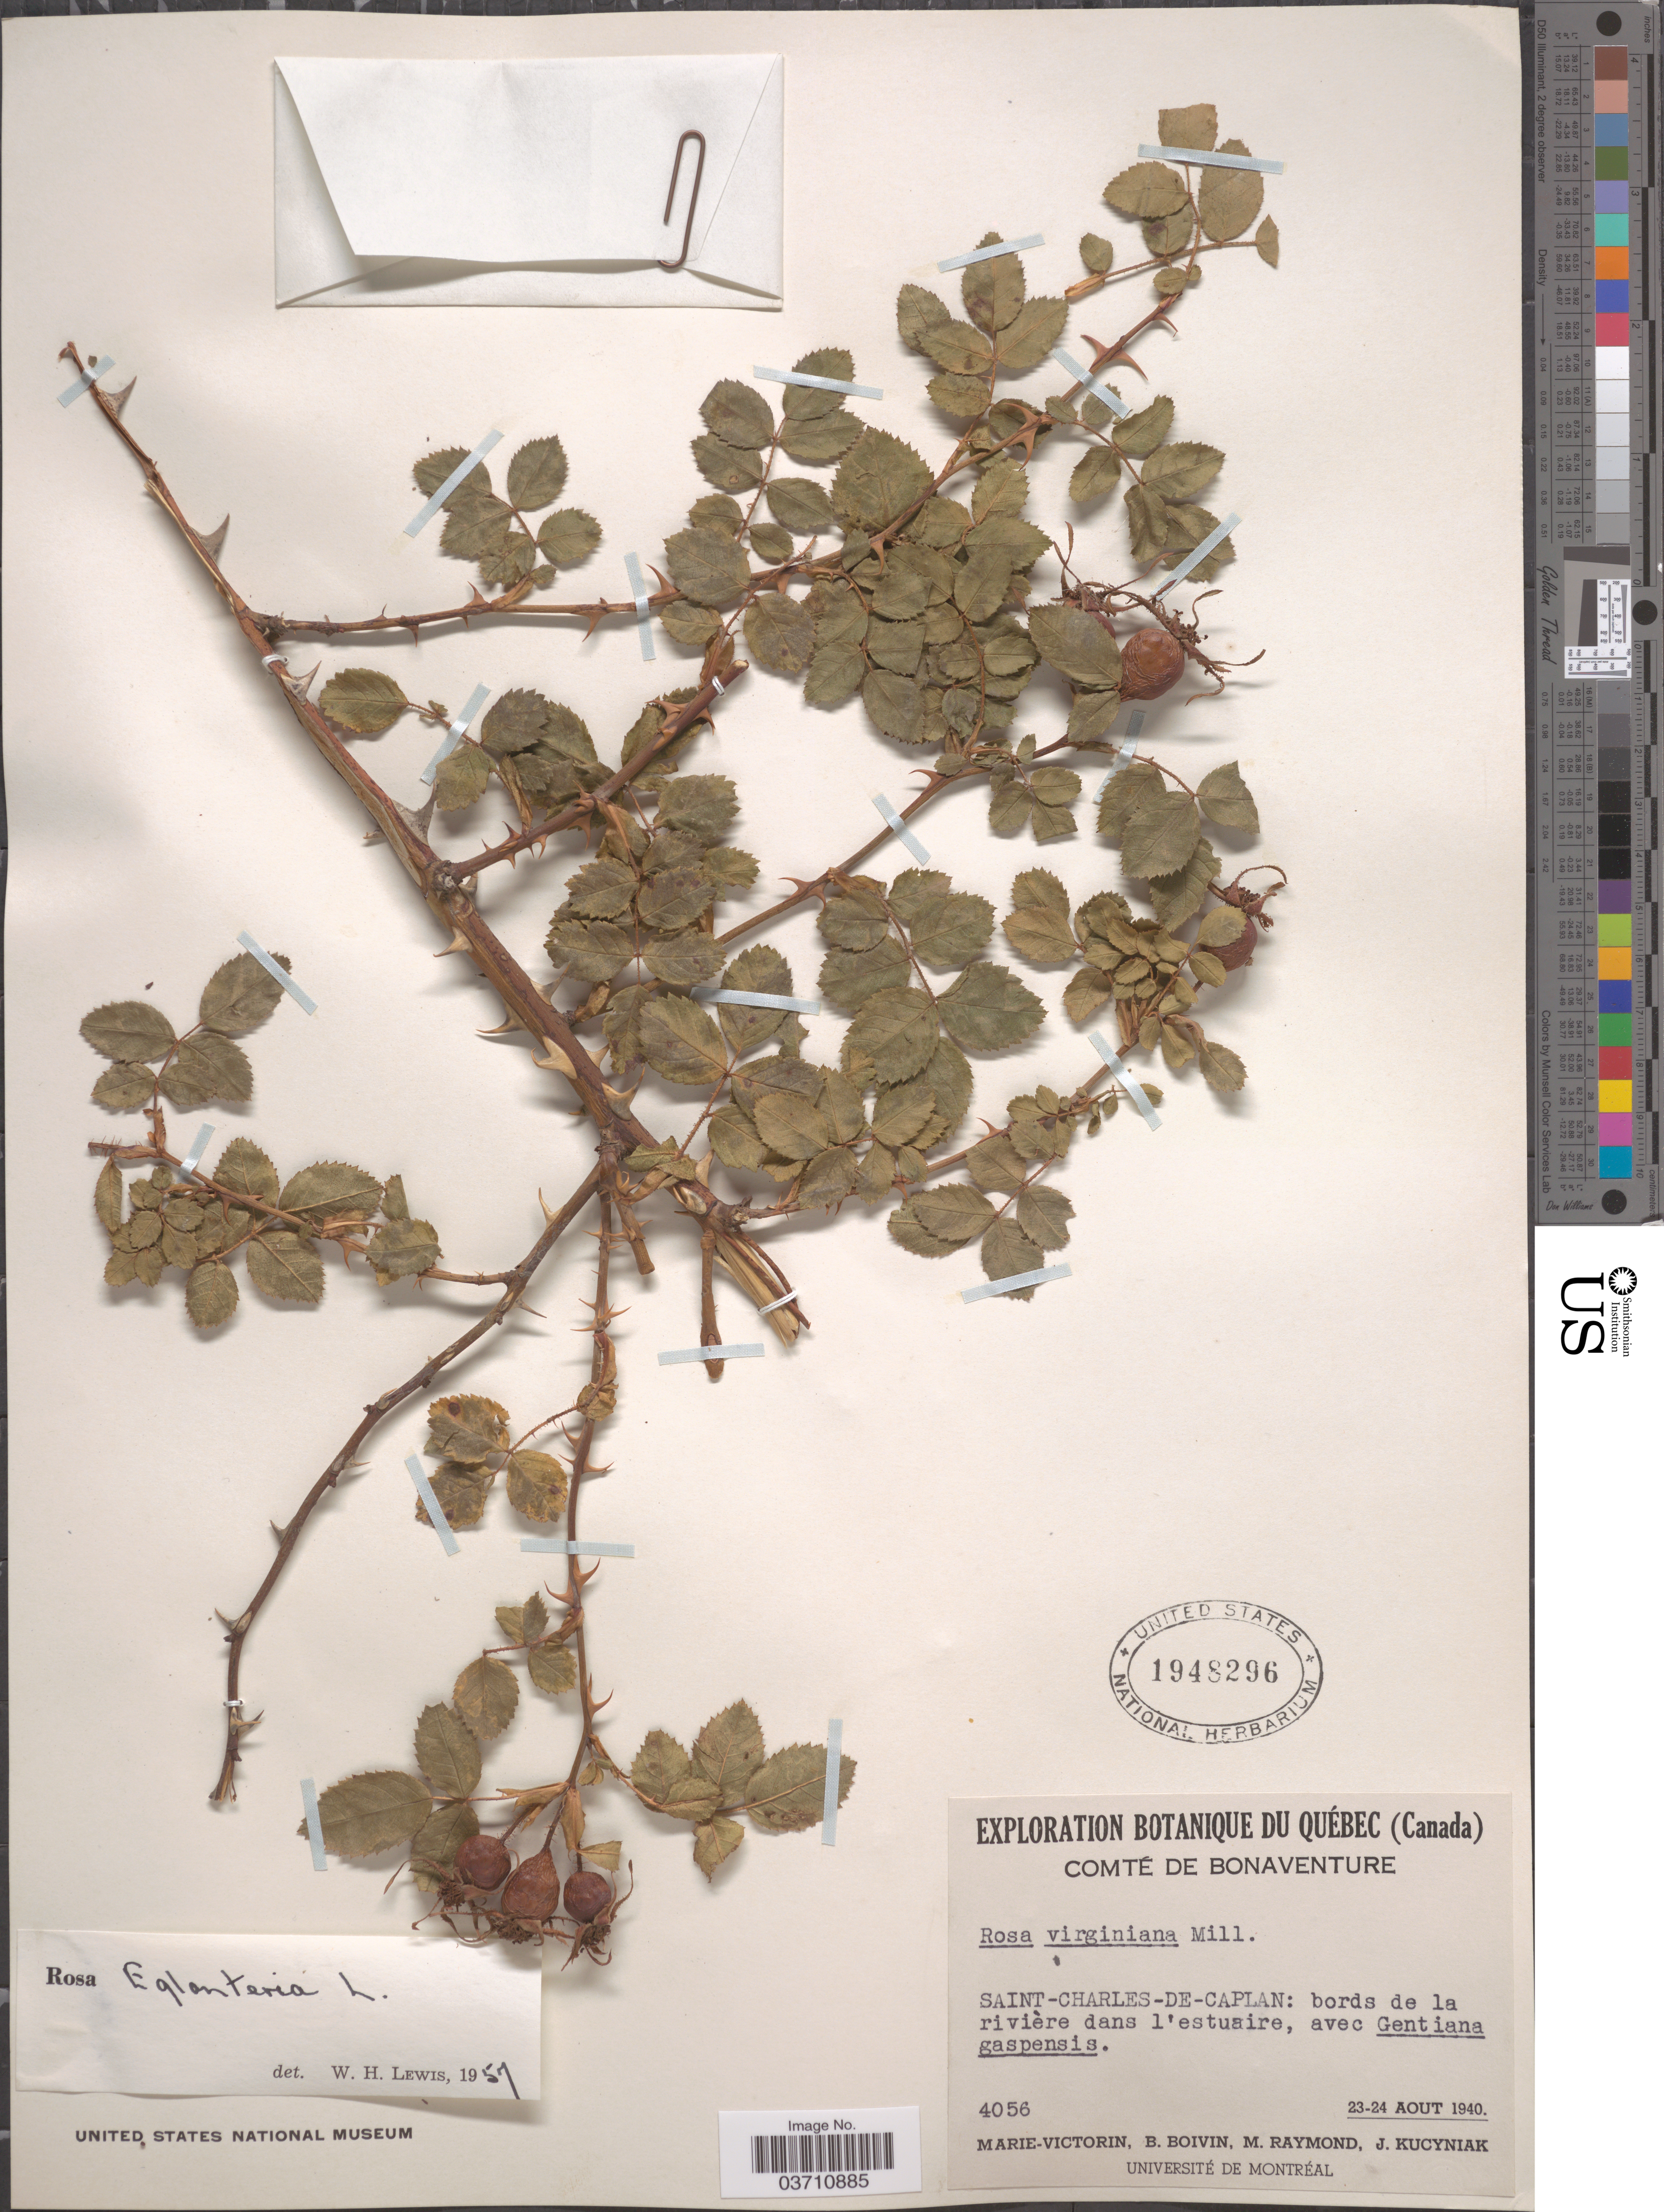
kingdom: Plantae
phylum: Tracheophyta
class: Magnoliopsida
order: Rosales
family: Rosaceae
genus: Rosa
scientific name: Rosa eglanteria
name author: L.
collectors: -. Marie-Victorin, J. R. B. Boivin, M. Raymond & J. Kucyniak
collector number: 4056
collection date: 1940-08-23/1940-08-24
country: Canada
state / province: Quebec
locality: Comté de Bonaventure. Saint-Charles-de-Caplan: bords de la rivière dans l'estuaire.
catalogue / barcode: US 1948296